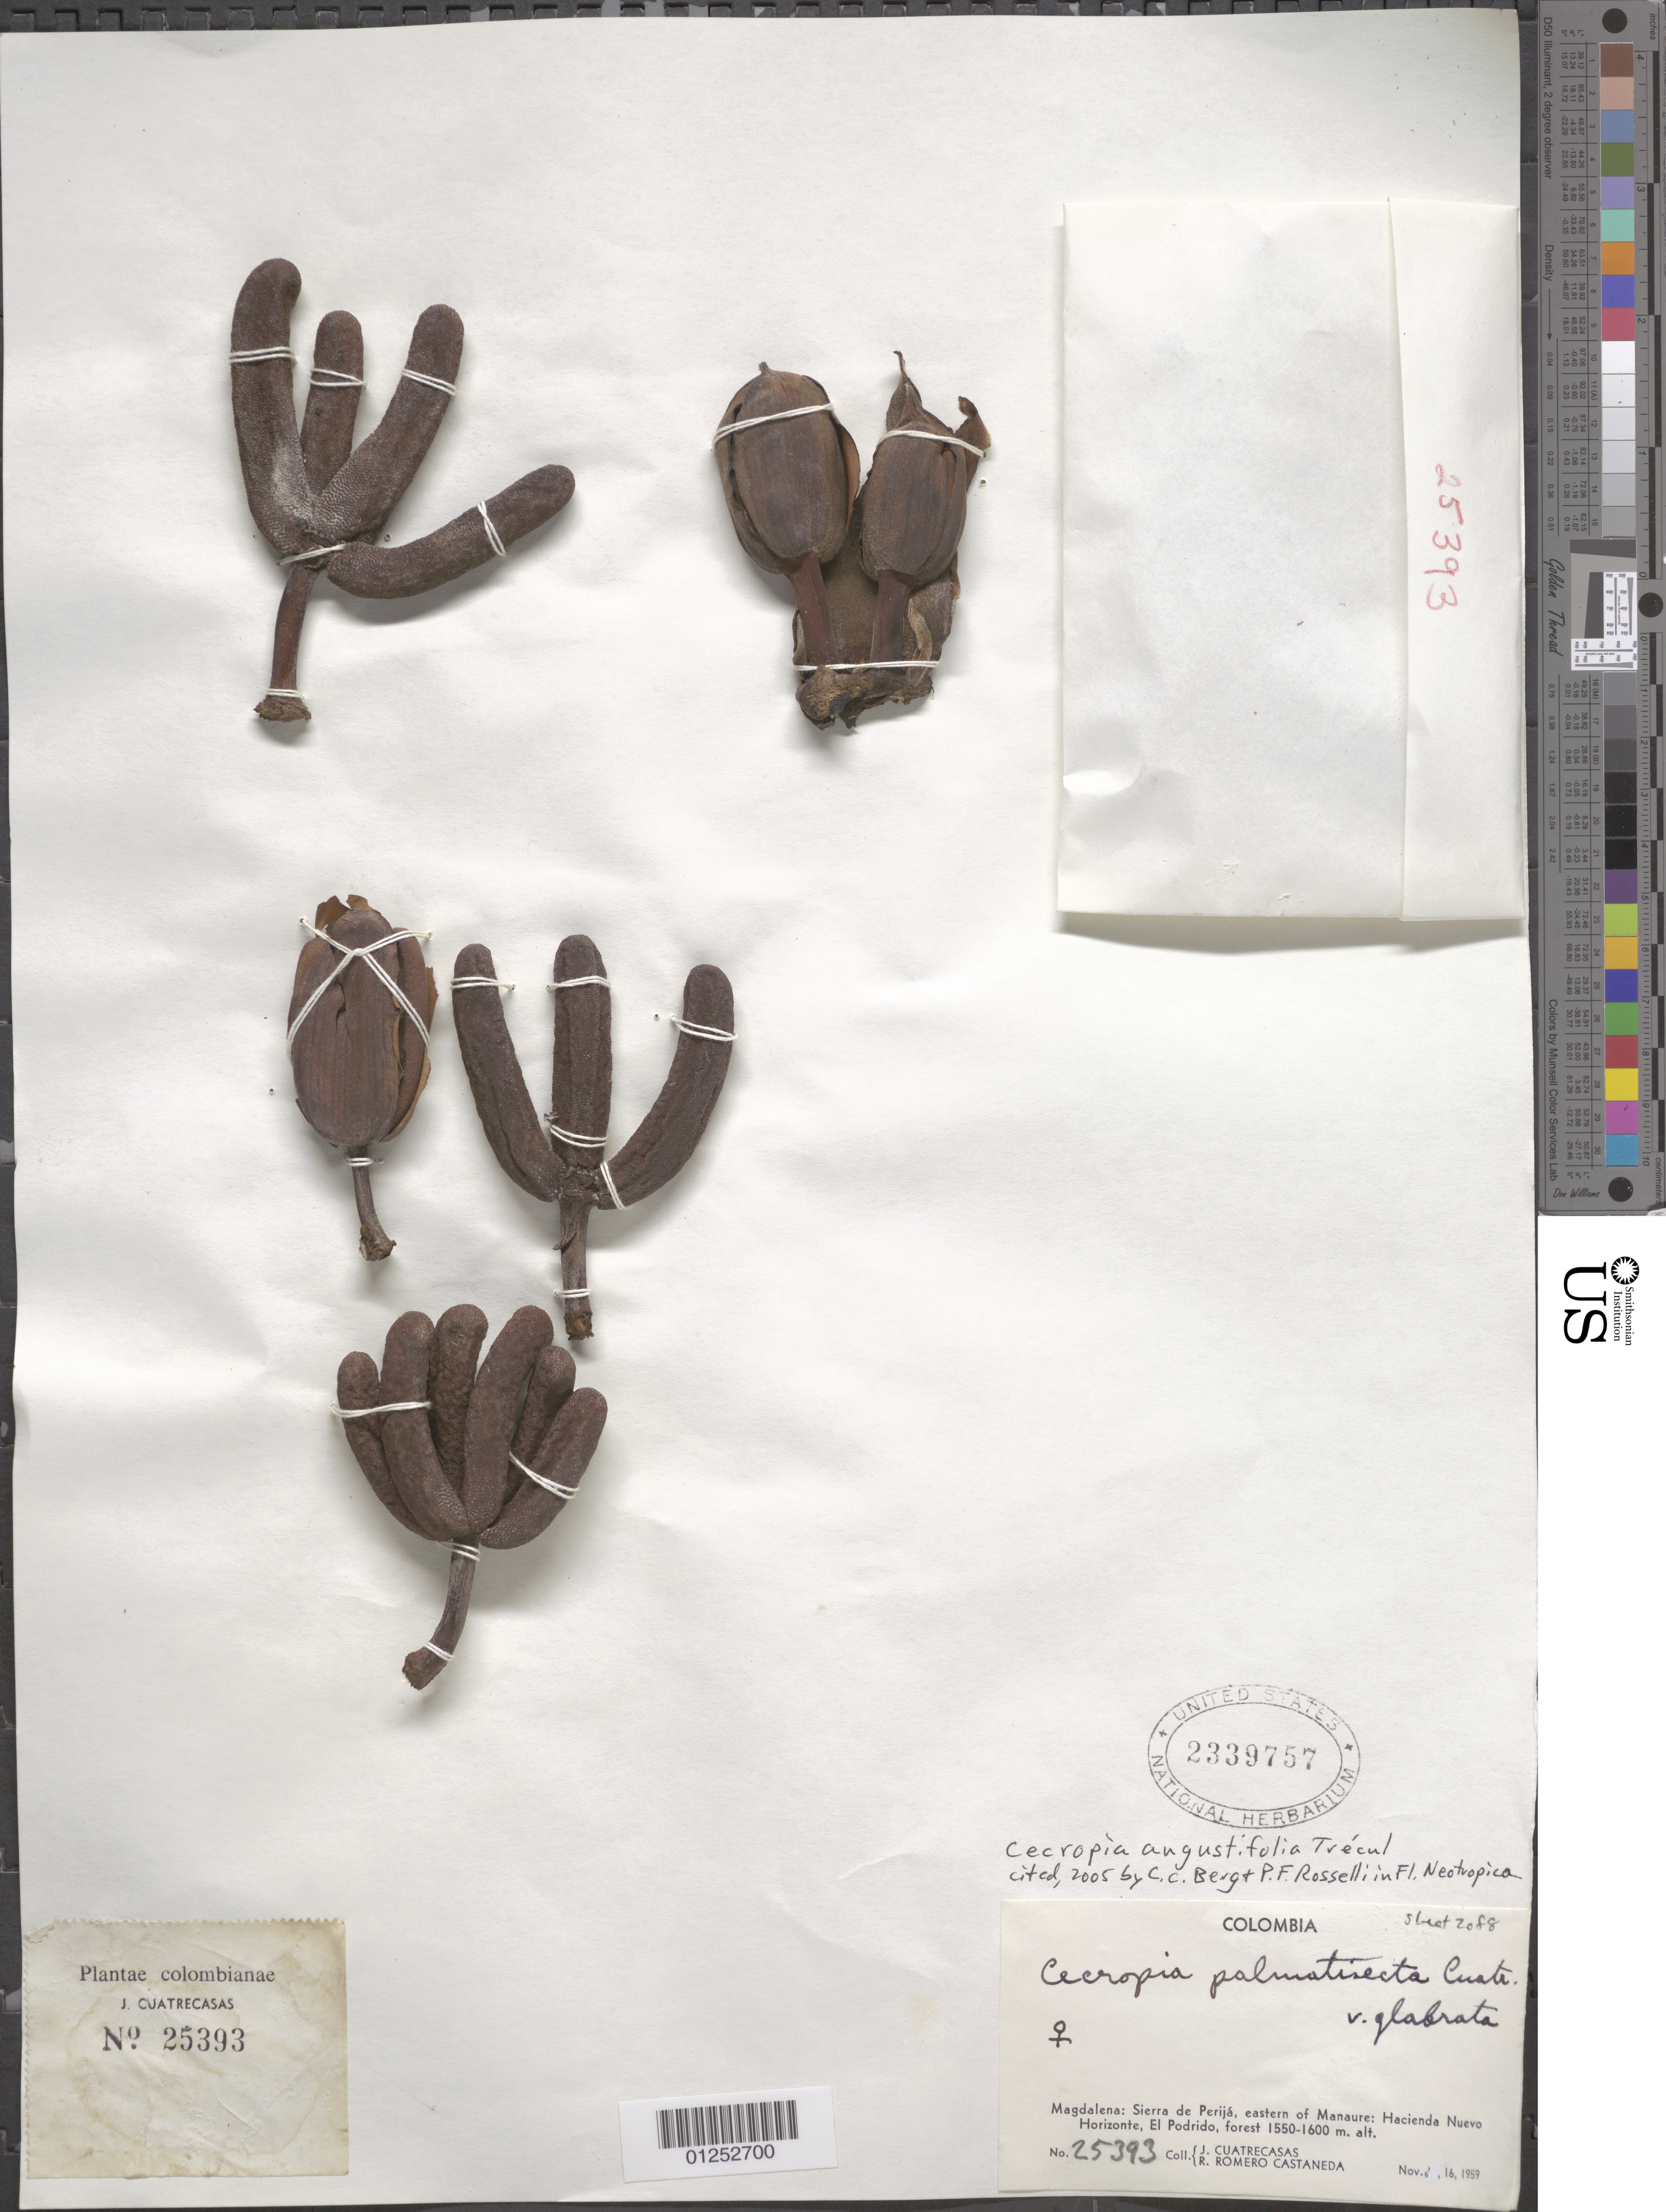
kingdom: Plantae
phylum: Tracheophyta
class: Magnoliopsida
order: Rosales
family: Urticaceae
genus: Cecropia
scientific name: Cecropia angustifolia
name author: Trécul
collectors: J. Cuatrecasas & R. Romero Castañeda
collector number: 25393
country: Colombia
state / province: Magdalena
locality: Sierra de Perija, E of Manaure, Hacienda Nuevo Horizonte, El Podrido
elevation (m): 1550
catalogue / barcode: US 2339757